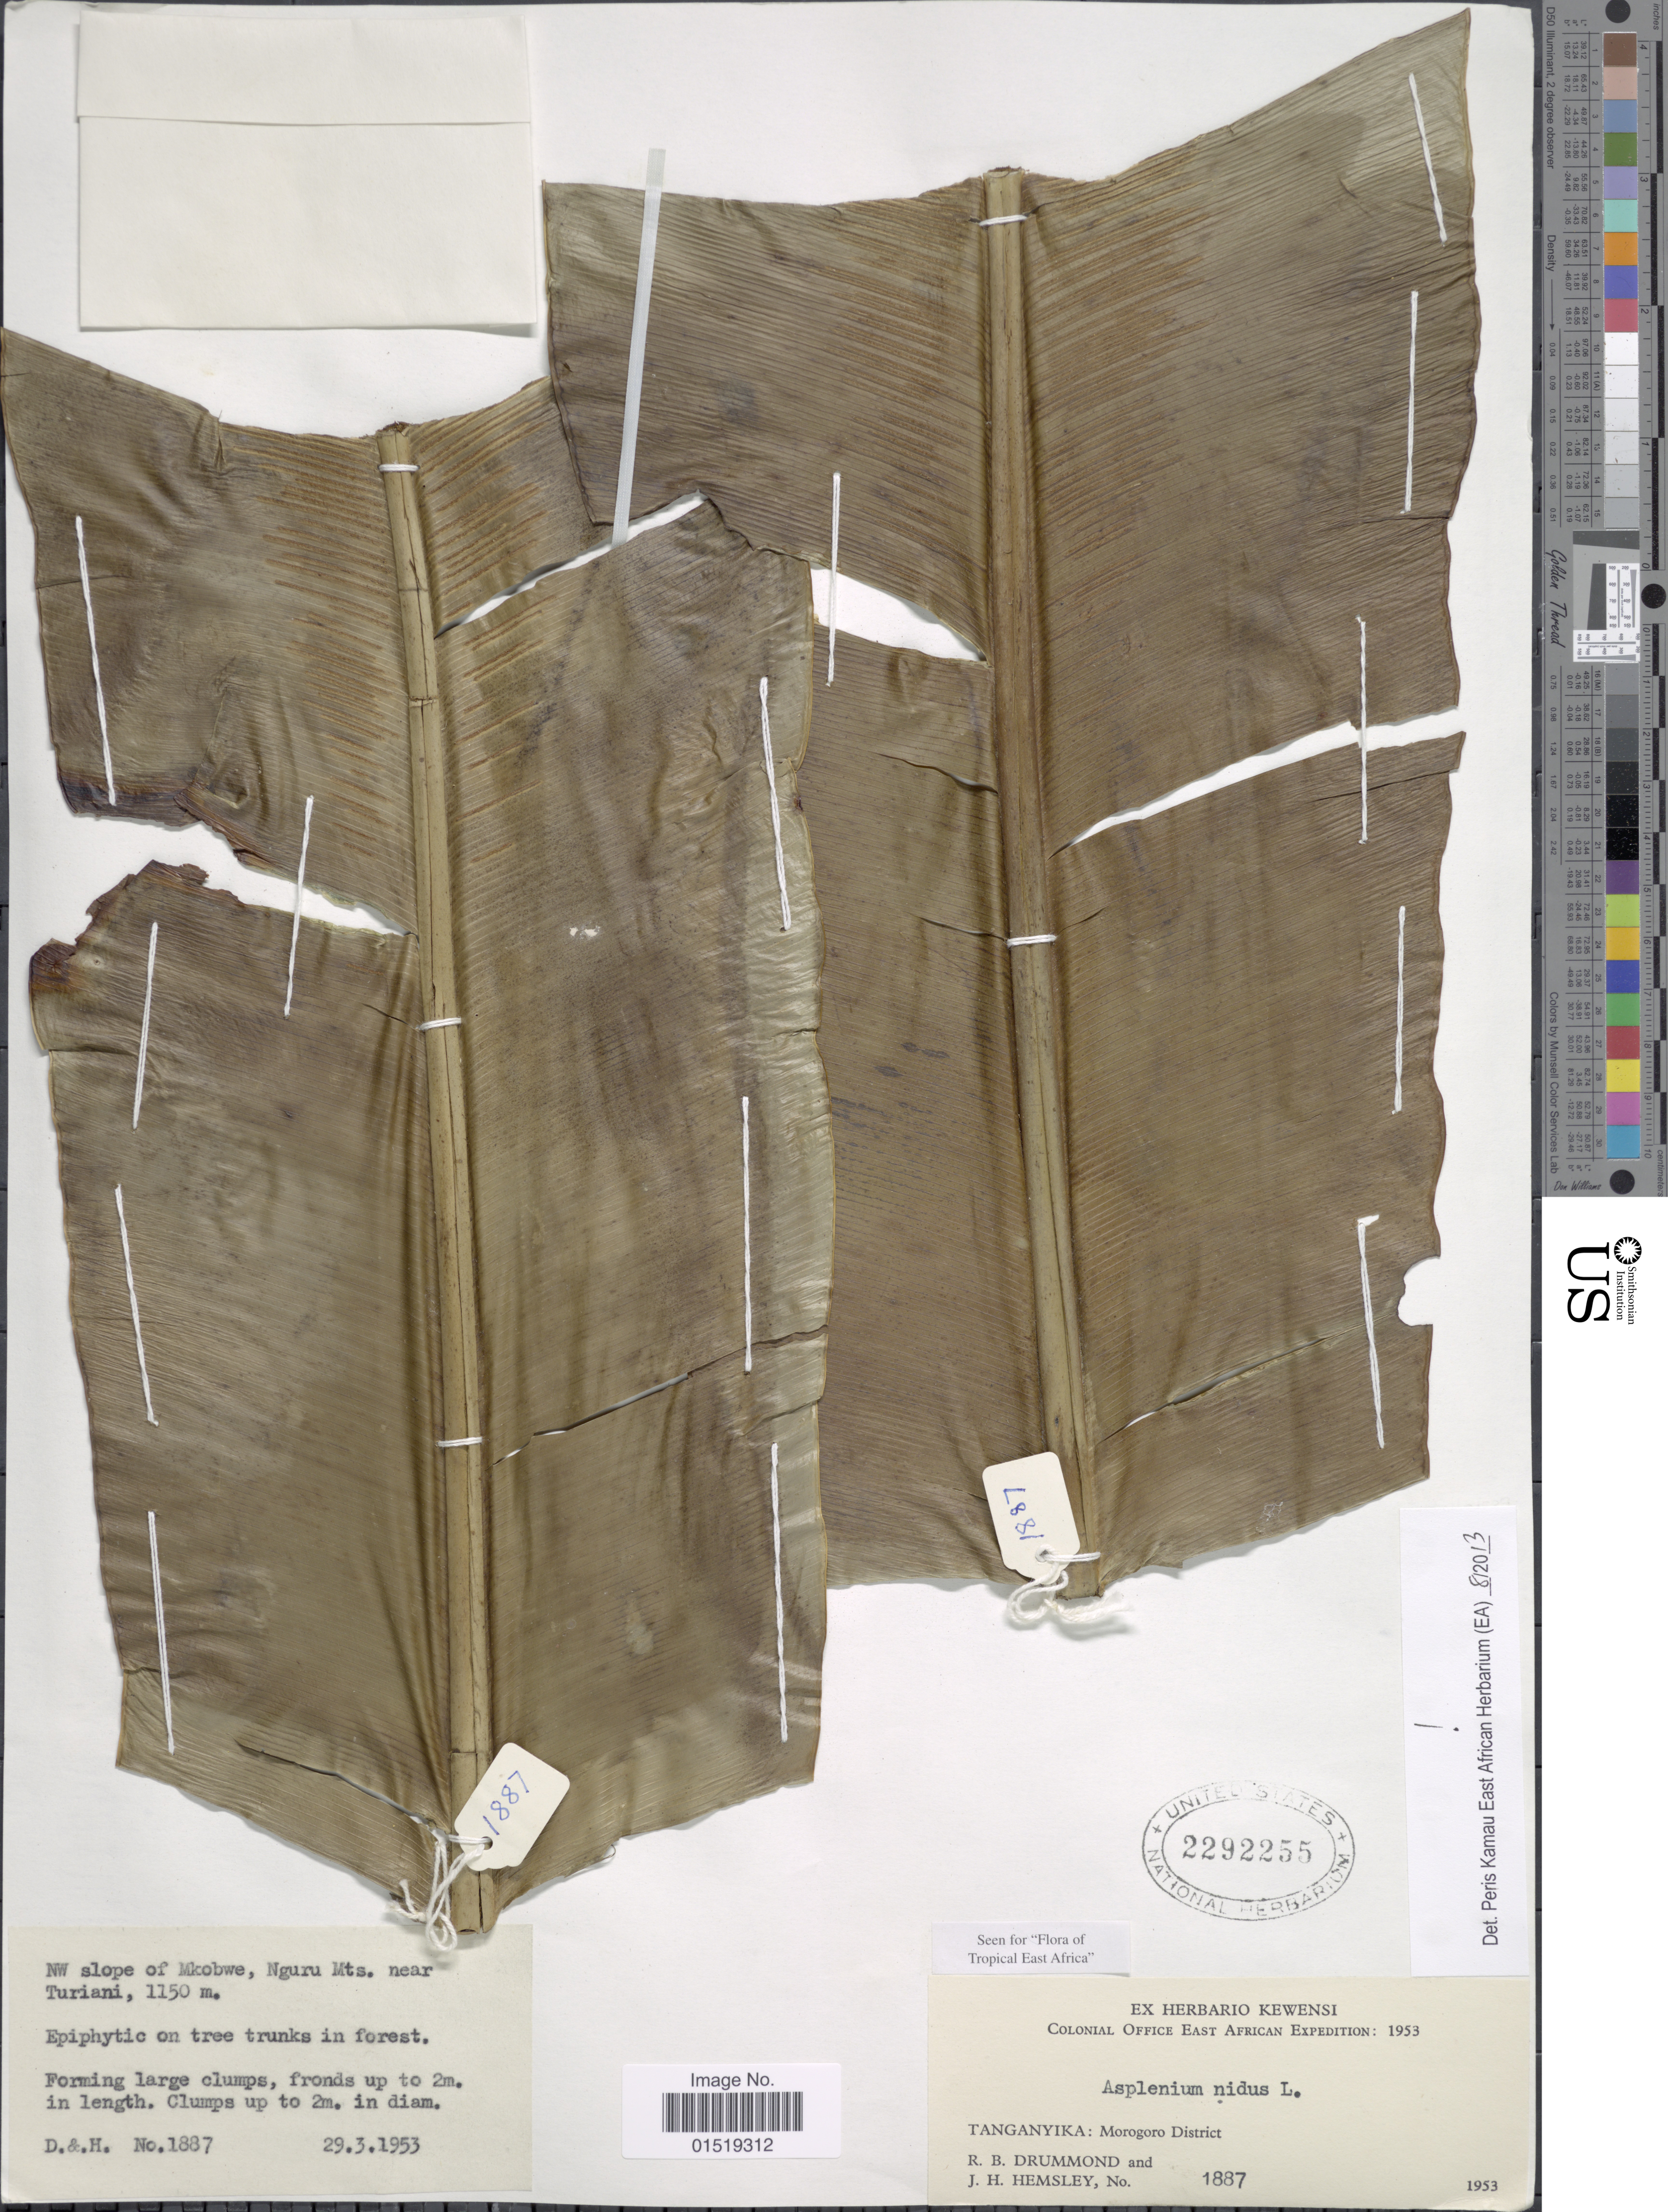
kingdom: Plantae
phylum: Tracheophyta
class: Polypodiopsida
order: Polypodiales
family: Aspleniaceae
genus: Asplenium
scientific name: Asplenium nidus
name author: L.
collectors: R. Drummond & J. H. Hemsley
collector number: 1887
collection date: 1953-03-29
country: Tanzania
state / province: Morogoro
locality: Tanganyika: Morogoro District. NW slope of Mkobwe, Nguru Mts. near Turiani.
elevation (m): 1150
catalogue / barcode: US 2292255